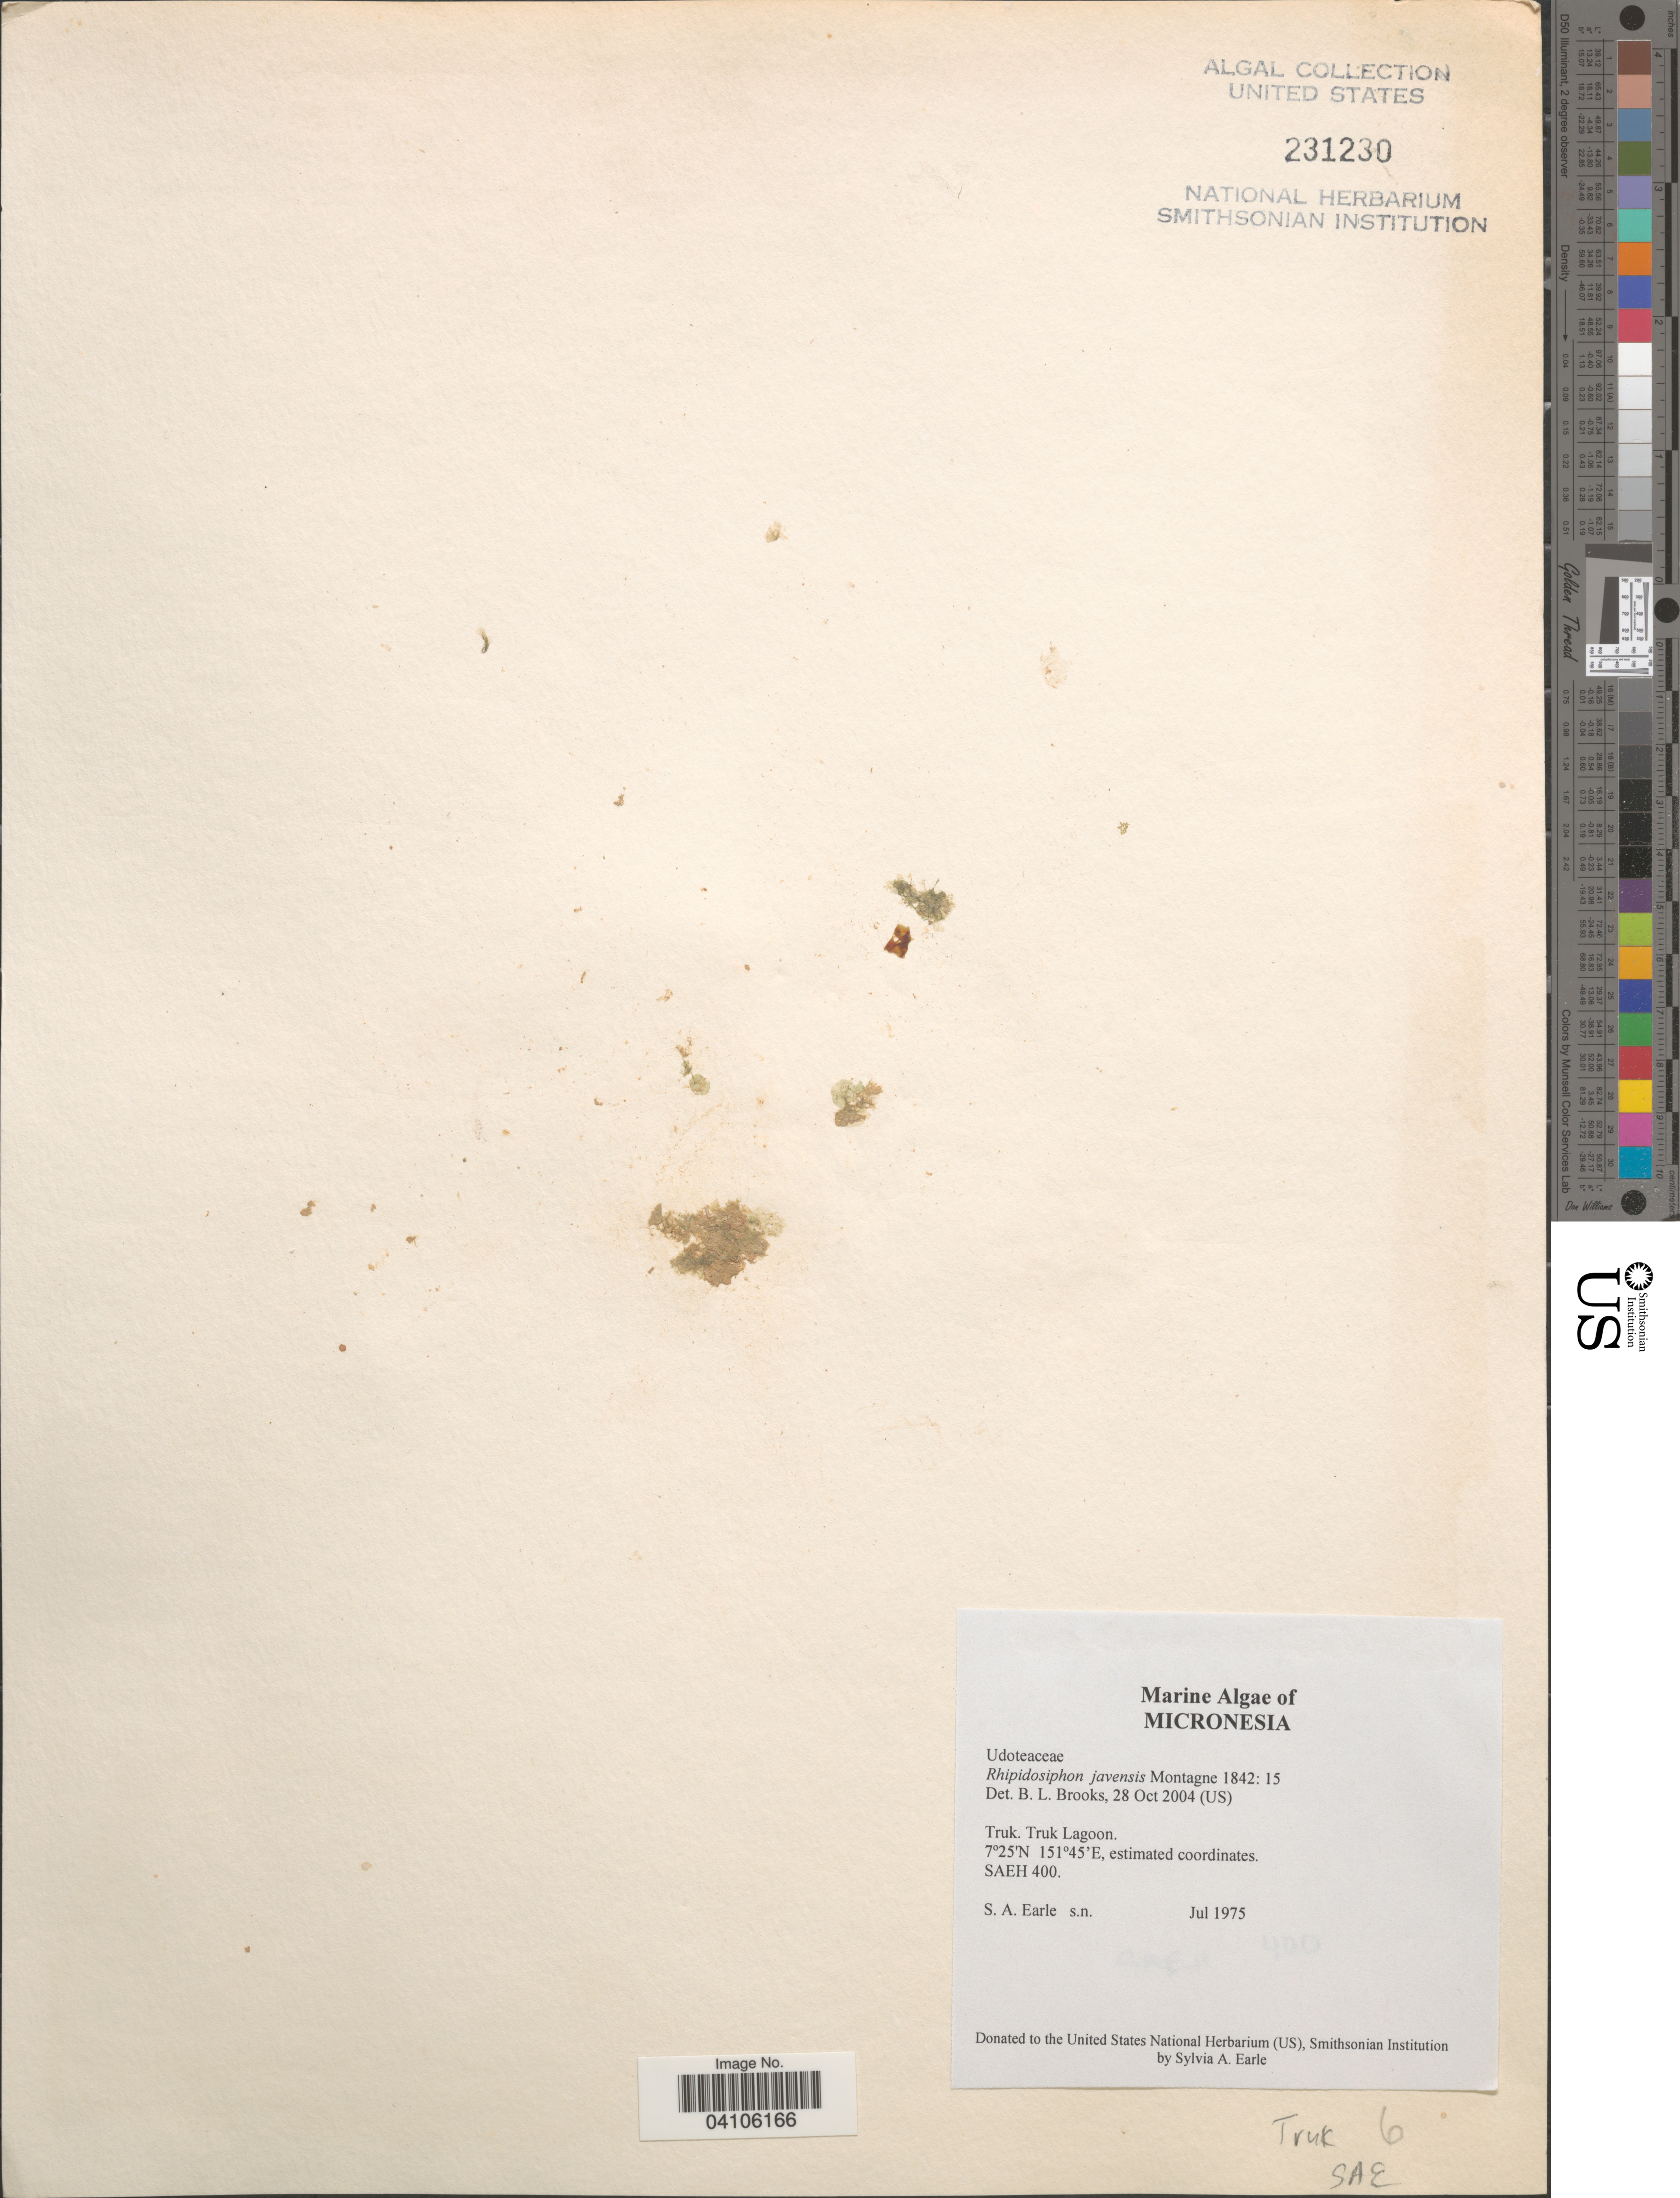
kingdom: Plantae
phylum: Chlorophyta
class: Ulvophyceae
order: Bryopsidales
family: Udoteaceae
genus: Rhipidosiphon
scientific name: Rhipidosiphon javensis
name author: Mont.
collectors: S. A. Earle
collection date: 1975-07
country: Micronesia, Federated States of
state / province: Truk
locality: Truk Lagoon. SAEH 400.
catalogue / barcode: US 231230